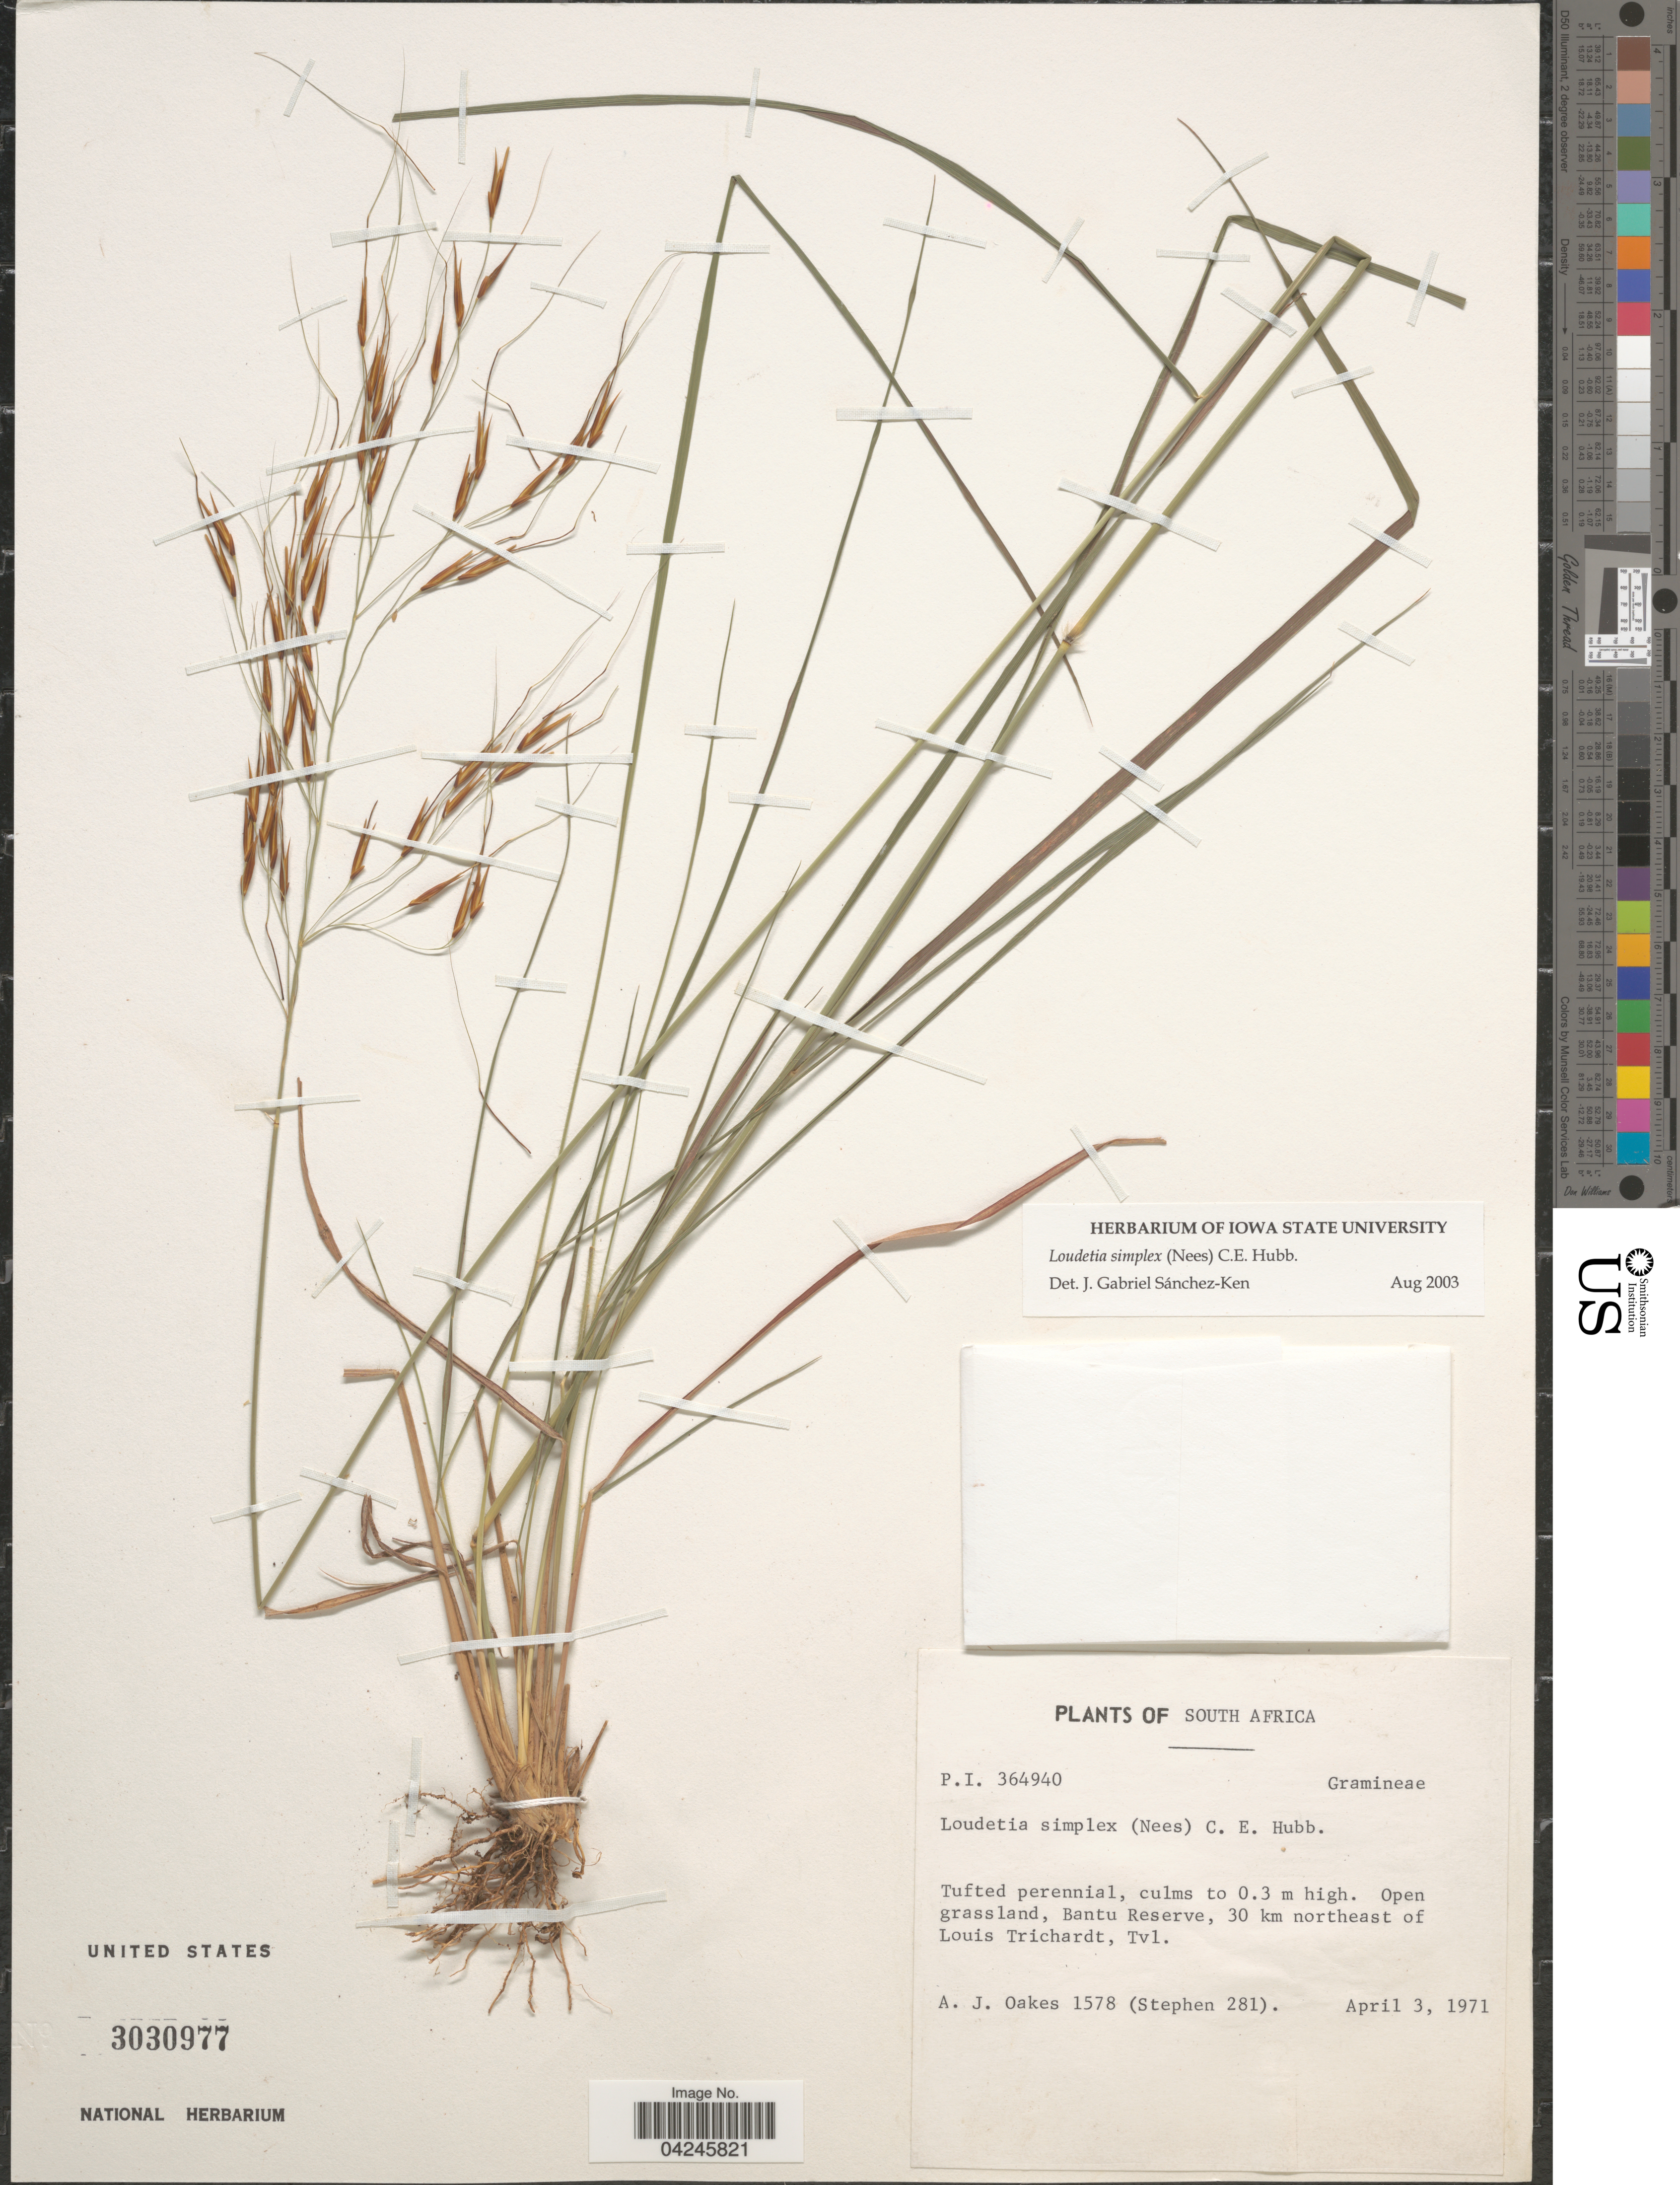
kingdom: Plantae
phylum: Tracheophyta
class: Liliopsida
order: Poales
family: Poaceae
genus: Loudetia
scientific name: Loudetia simplex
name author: (Nees) C.E. Hubb.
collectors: A. Oakes & Stephen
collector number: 1578/281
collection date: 1971-04-03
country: South Africa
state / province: Limpopo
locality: Open grassland, Bantu Reserve, 30 km northeast of Louis Trichardt, Tvl.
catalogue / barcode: US 3030977